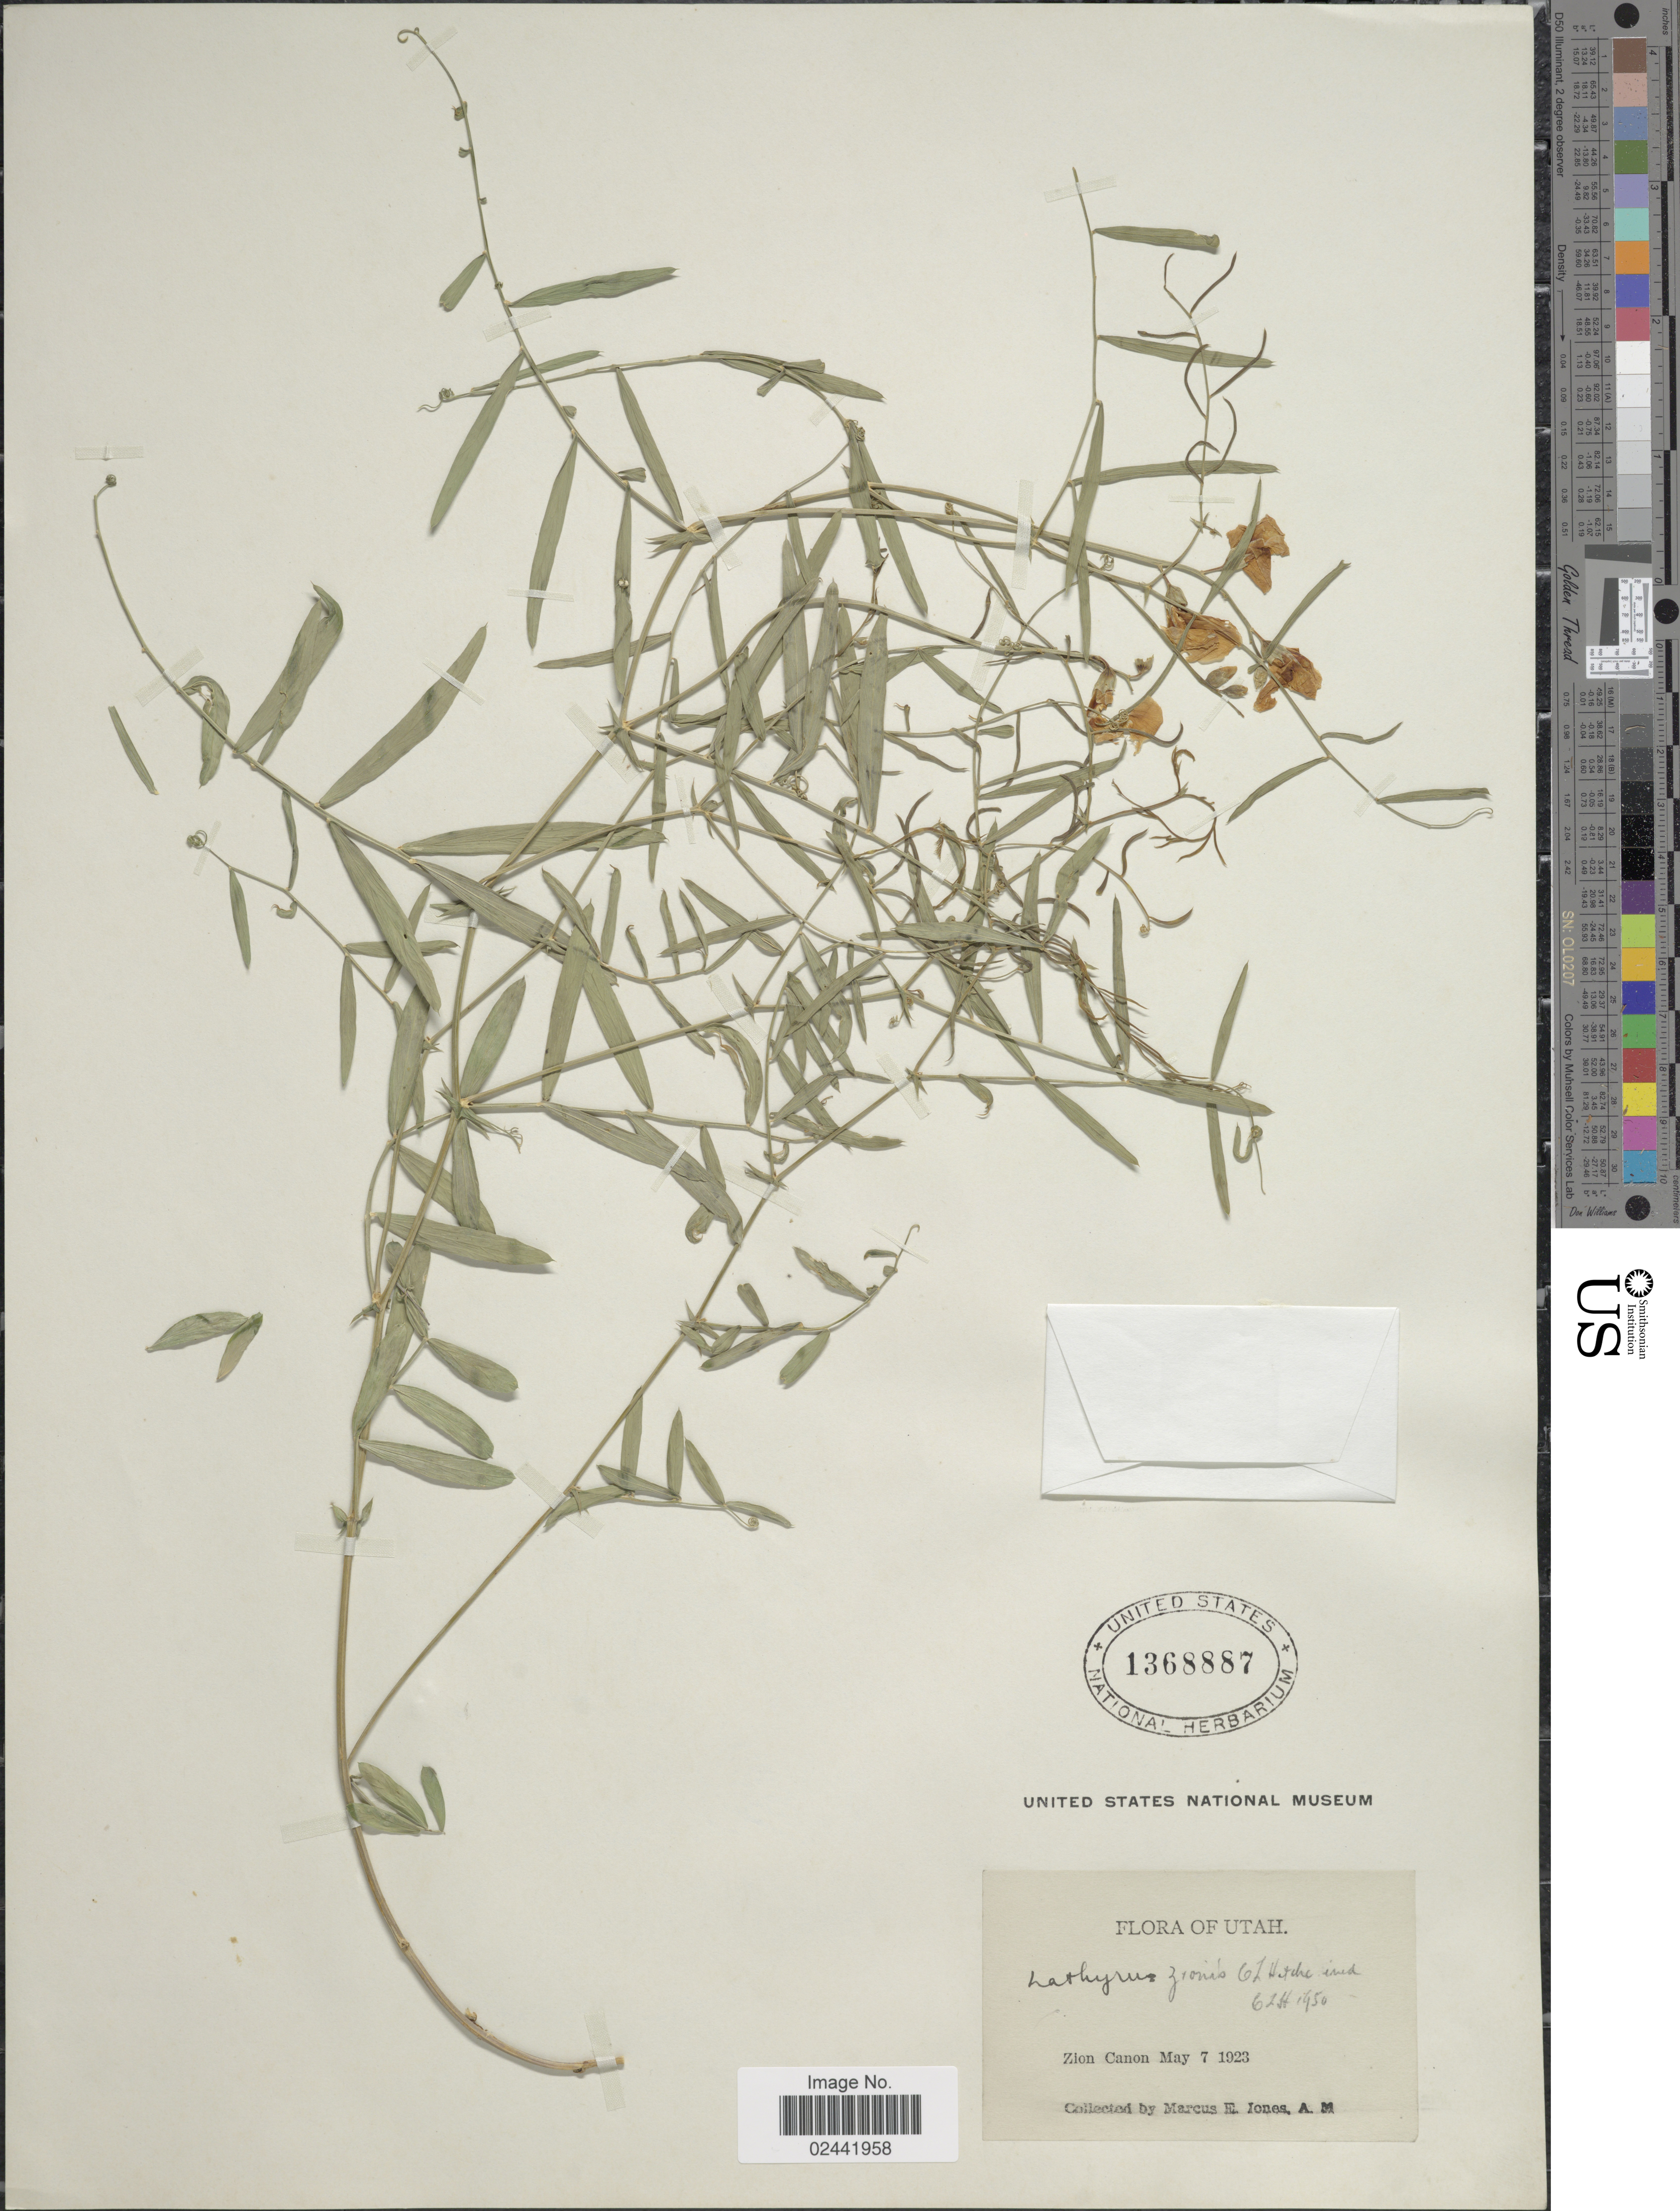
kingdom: Plantae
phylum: Tracheophyta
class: Magnoliopsida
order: Fabales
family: Fabaceae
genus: Lathyrus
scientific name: Lathyrus zionis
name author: C.L. Hitchc.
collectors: M. E. Jones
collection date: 1923-05-07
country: United States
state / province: Utah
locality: Zion Canon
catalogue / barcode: US 1368887